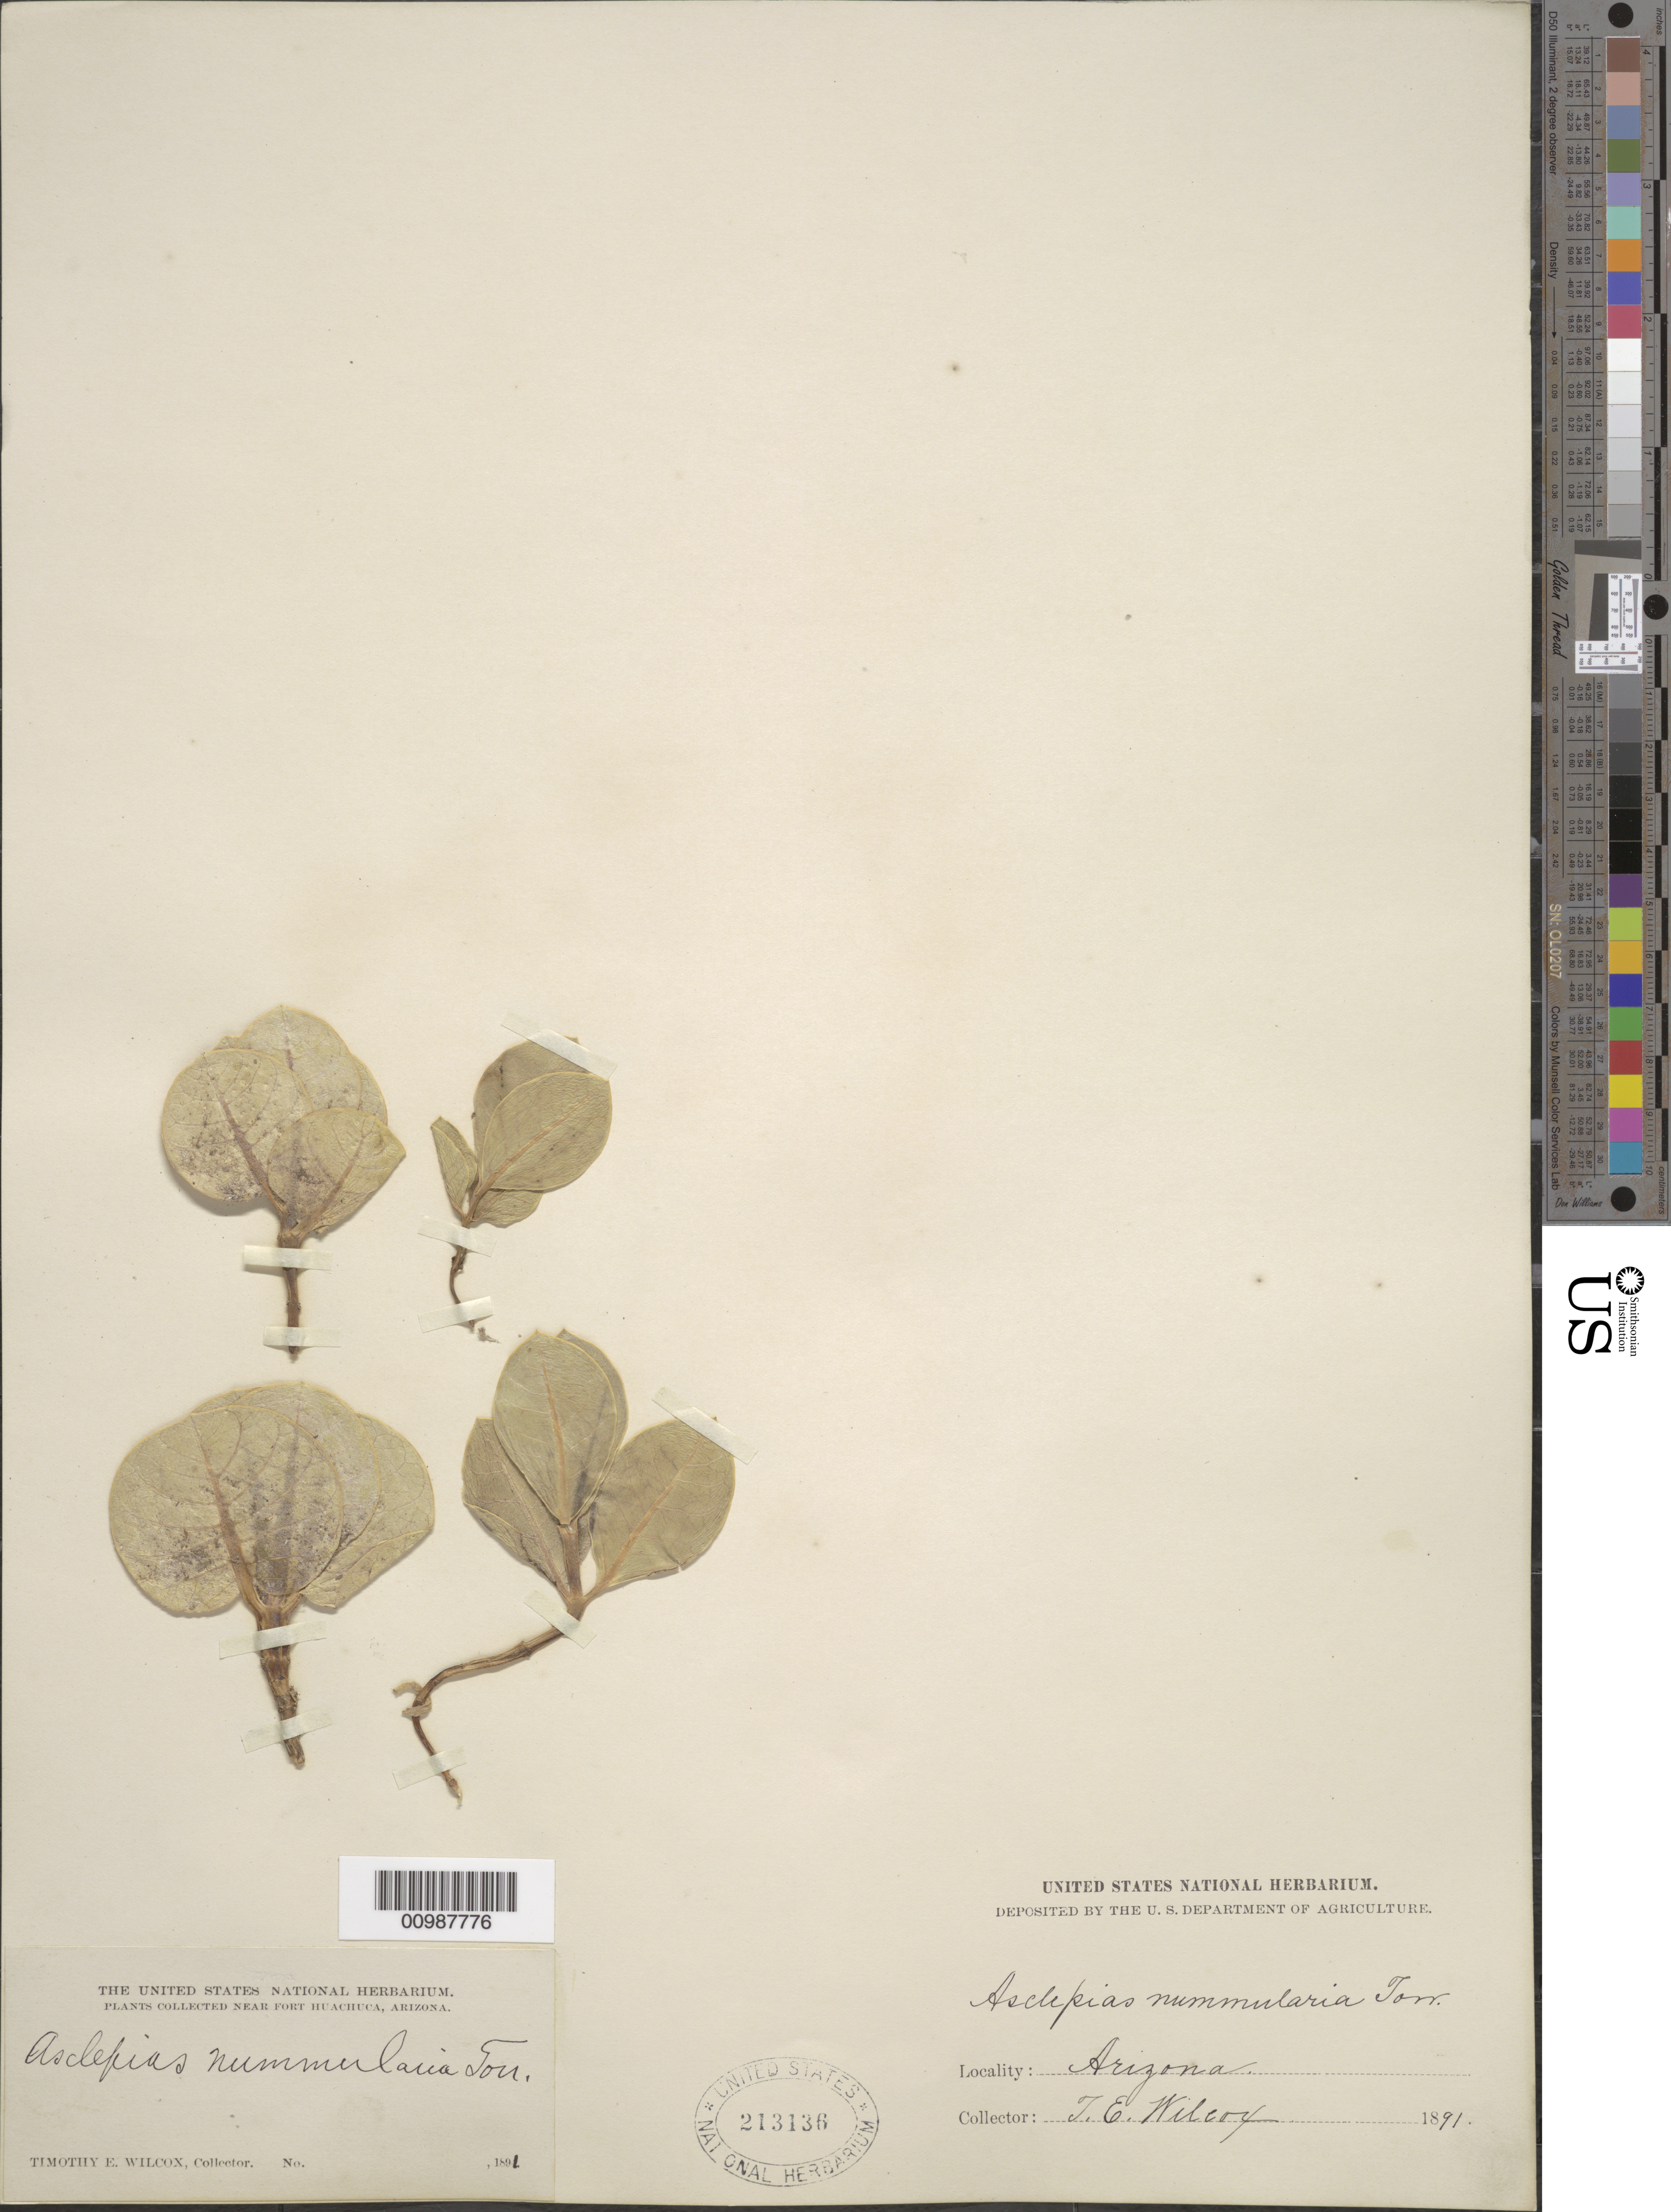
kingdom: Plantae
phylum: Tracheophyta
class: Magnoliopsida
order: Gentianales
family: Apocynaceae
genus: Asclepias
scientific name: Asclepias nummularia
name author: Torr.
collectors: T. E. Wilcox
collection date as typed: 1891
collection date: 1891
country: United States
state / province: Arizona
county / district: Cochise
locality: Near Fort Huachuca.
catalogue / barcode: US 213136